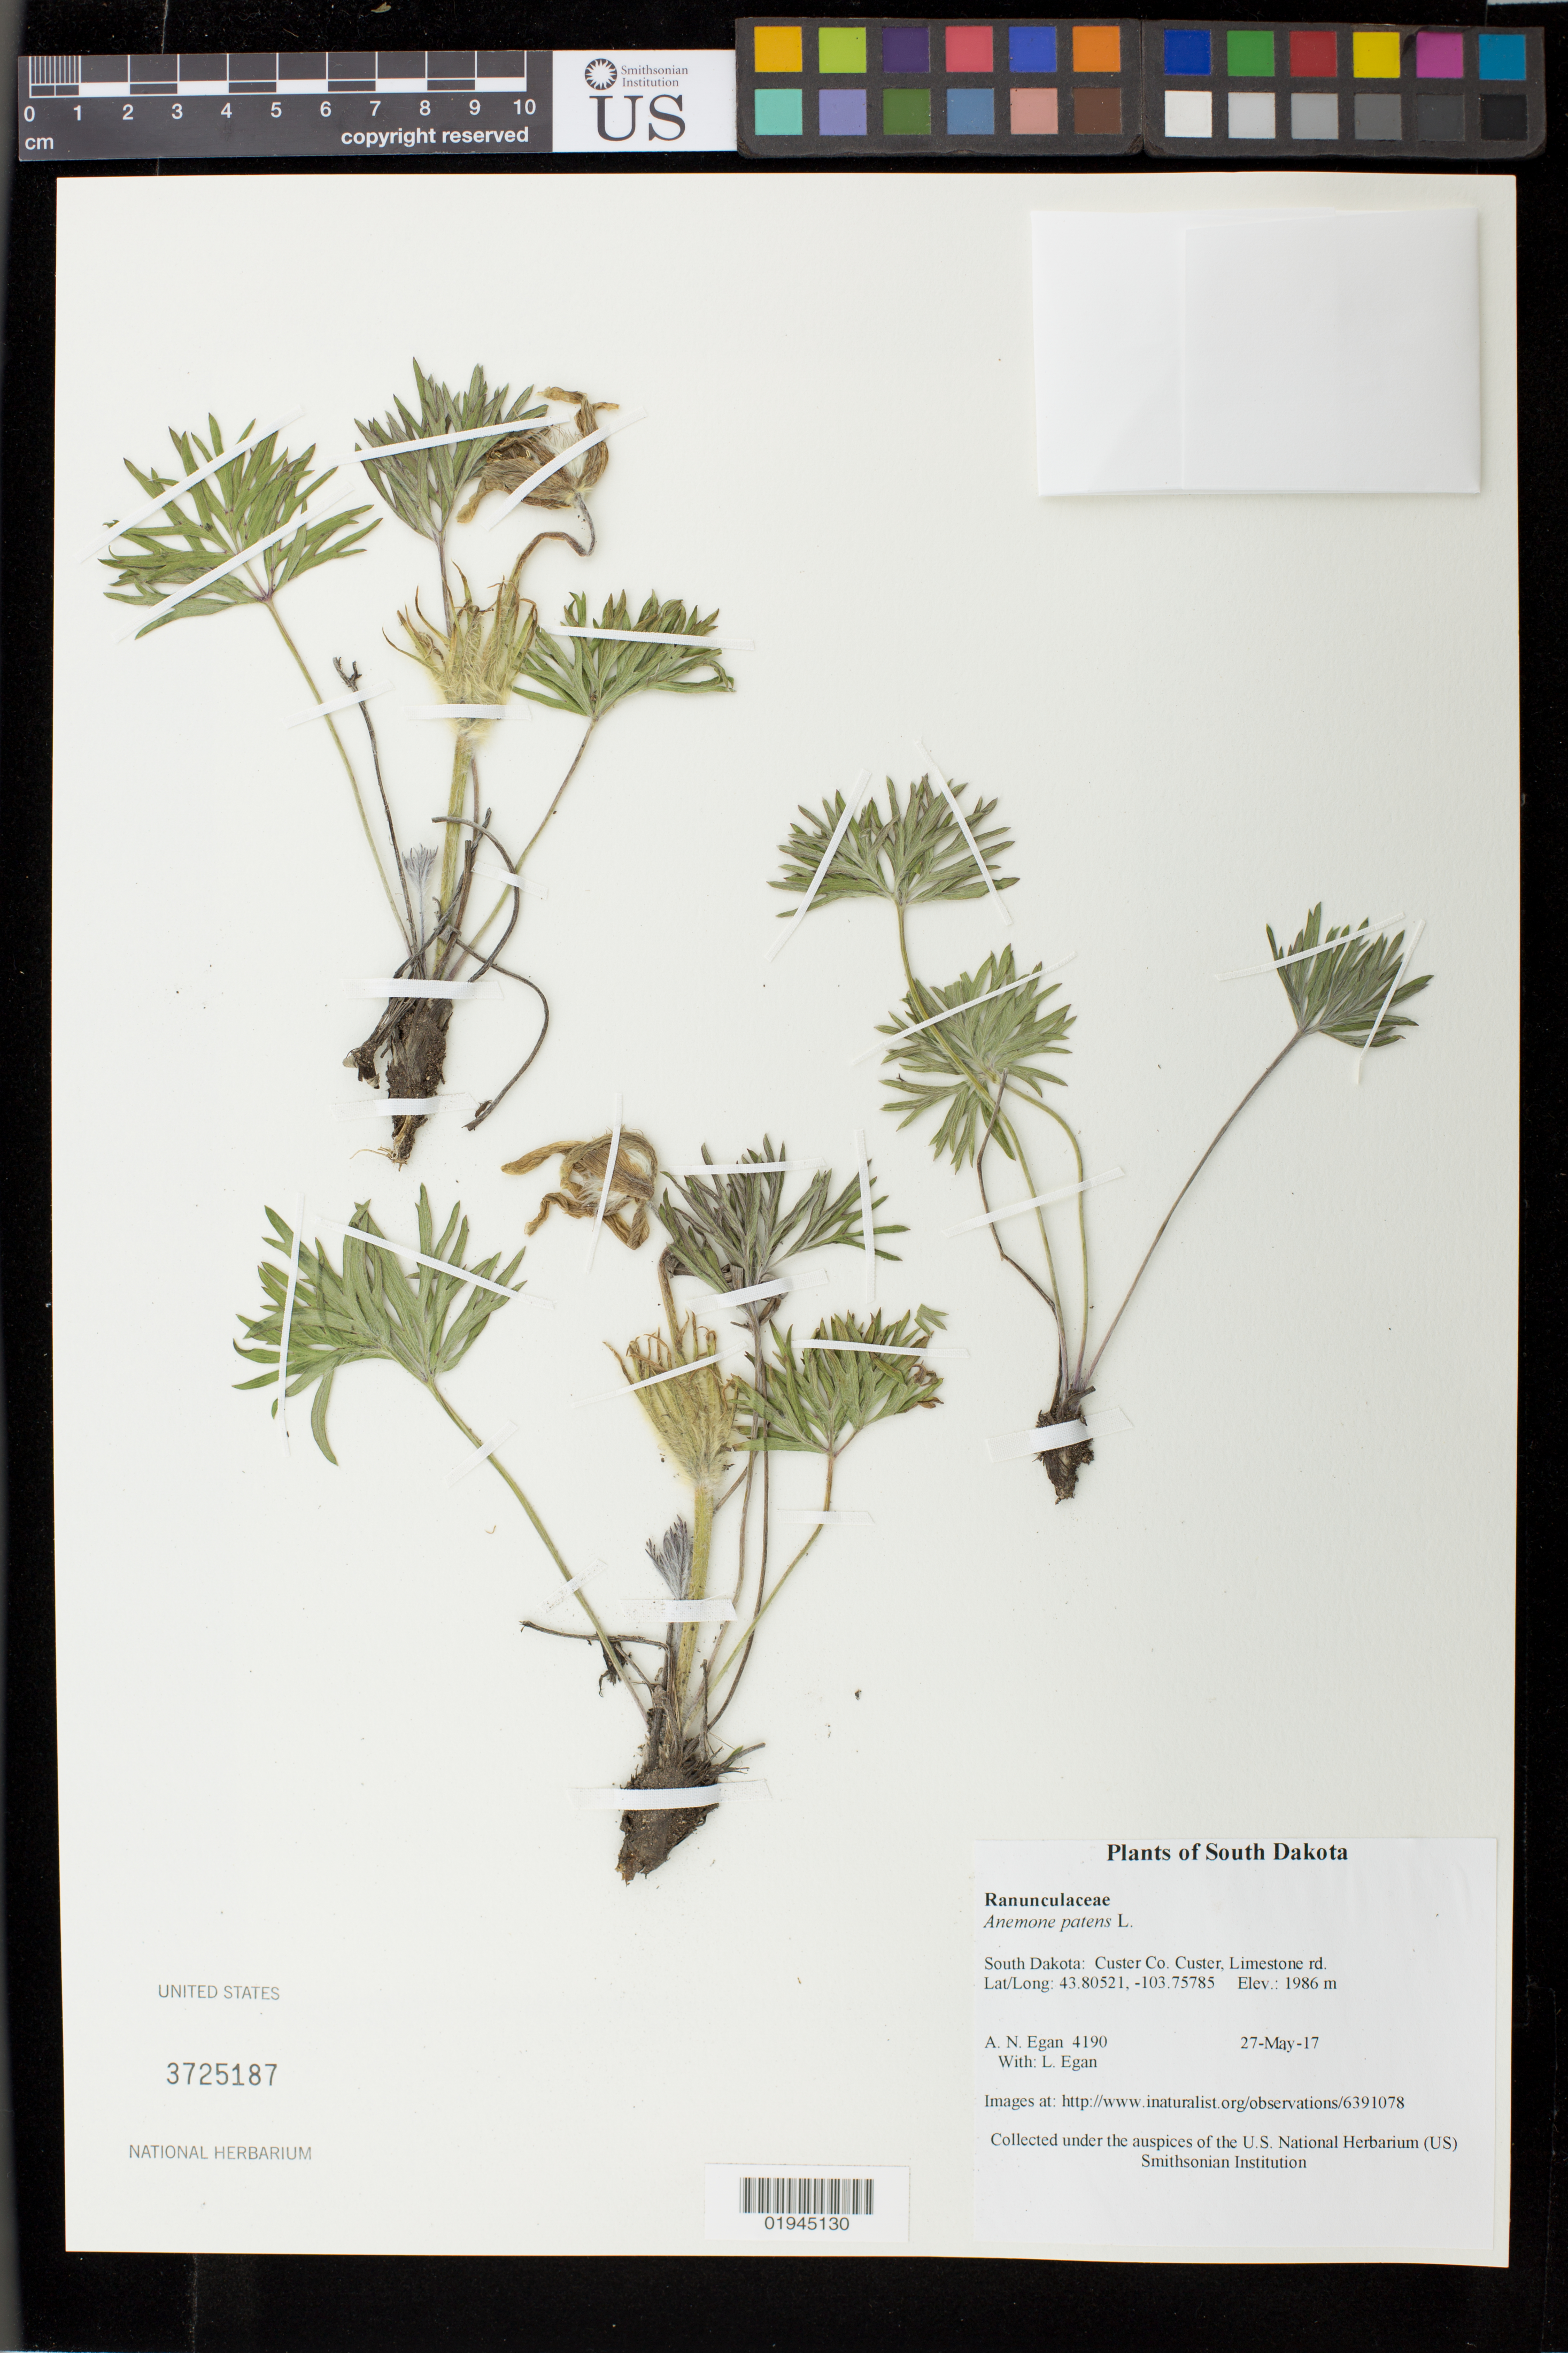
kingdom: Plantae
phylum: Tracheophyta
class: Magnoliopsida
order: Ranunculales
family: Ranunculaceae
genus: Pulsatilla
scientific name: Pulsatilla nuttalliana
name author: (DC.) Bercht. & J. Presl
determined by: Strong, Mark T., (BOT), Smithsonian Institution - National Museum of Natural History (UNITED STATES)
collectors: A. N. Egan & L. Egan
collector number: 4190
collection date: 2017-05-27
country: United States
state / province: South Dakota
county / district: Custer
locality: Custer, Limestone rd.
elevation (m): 1986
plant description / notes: http://www.inaturalist.org/observations/6391078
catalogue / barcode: US 3725187